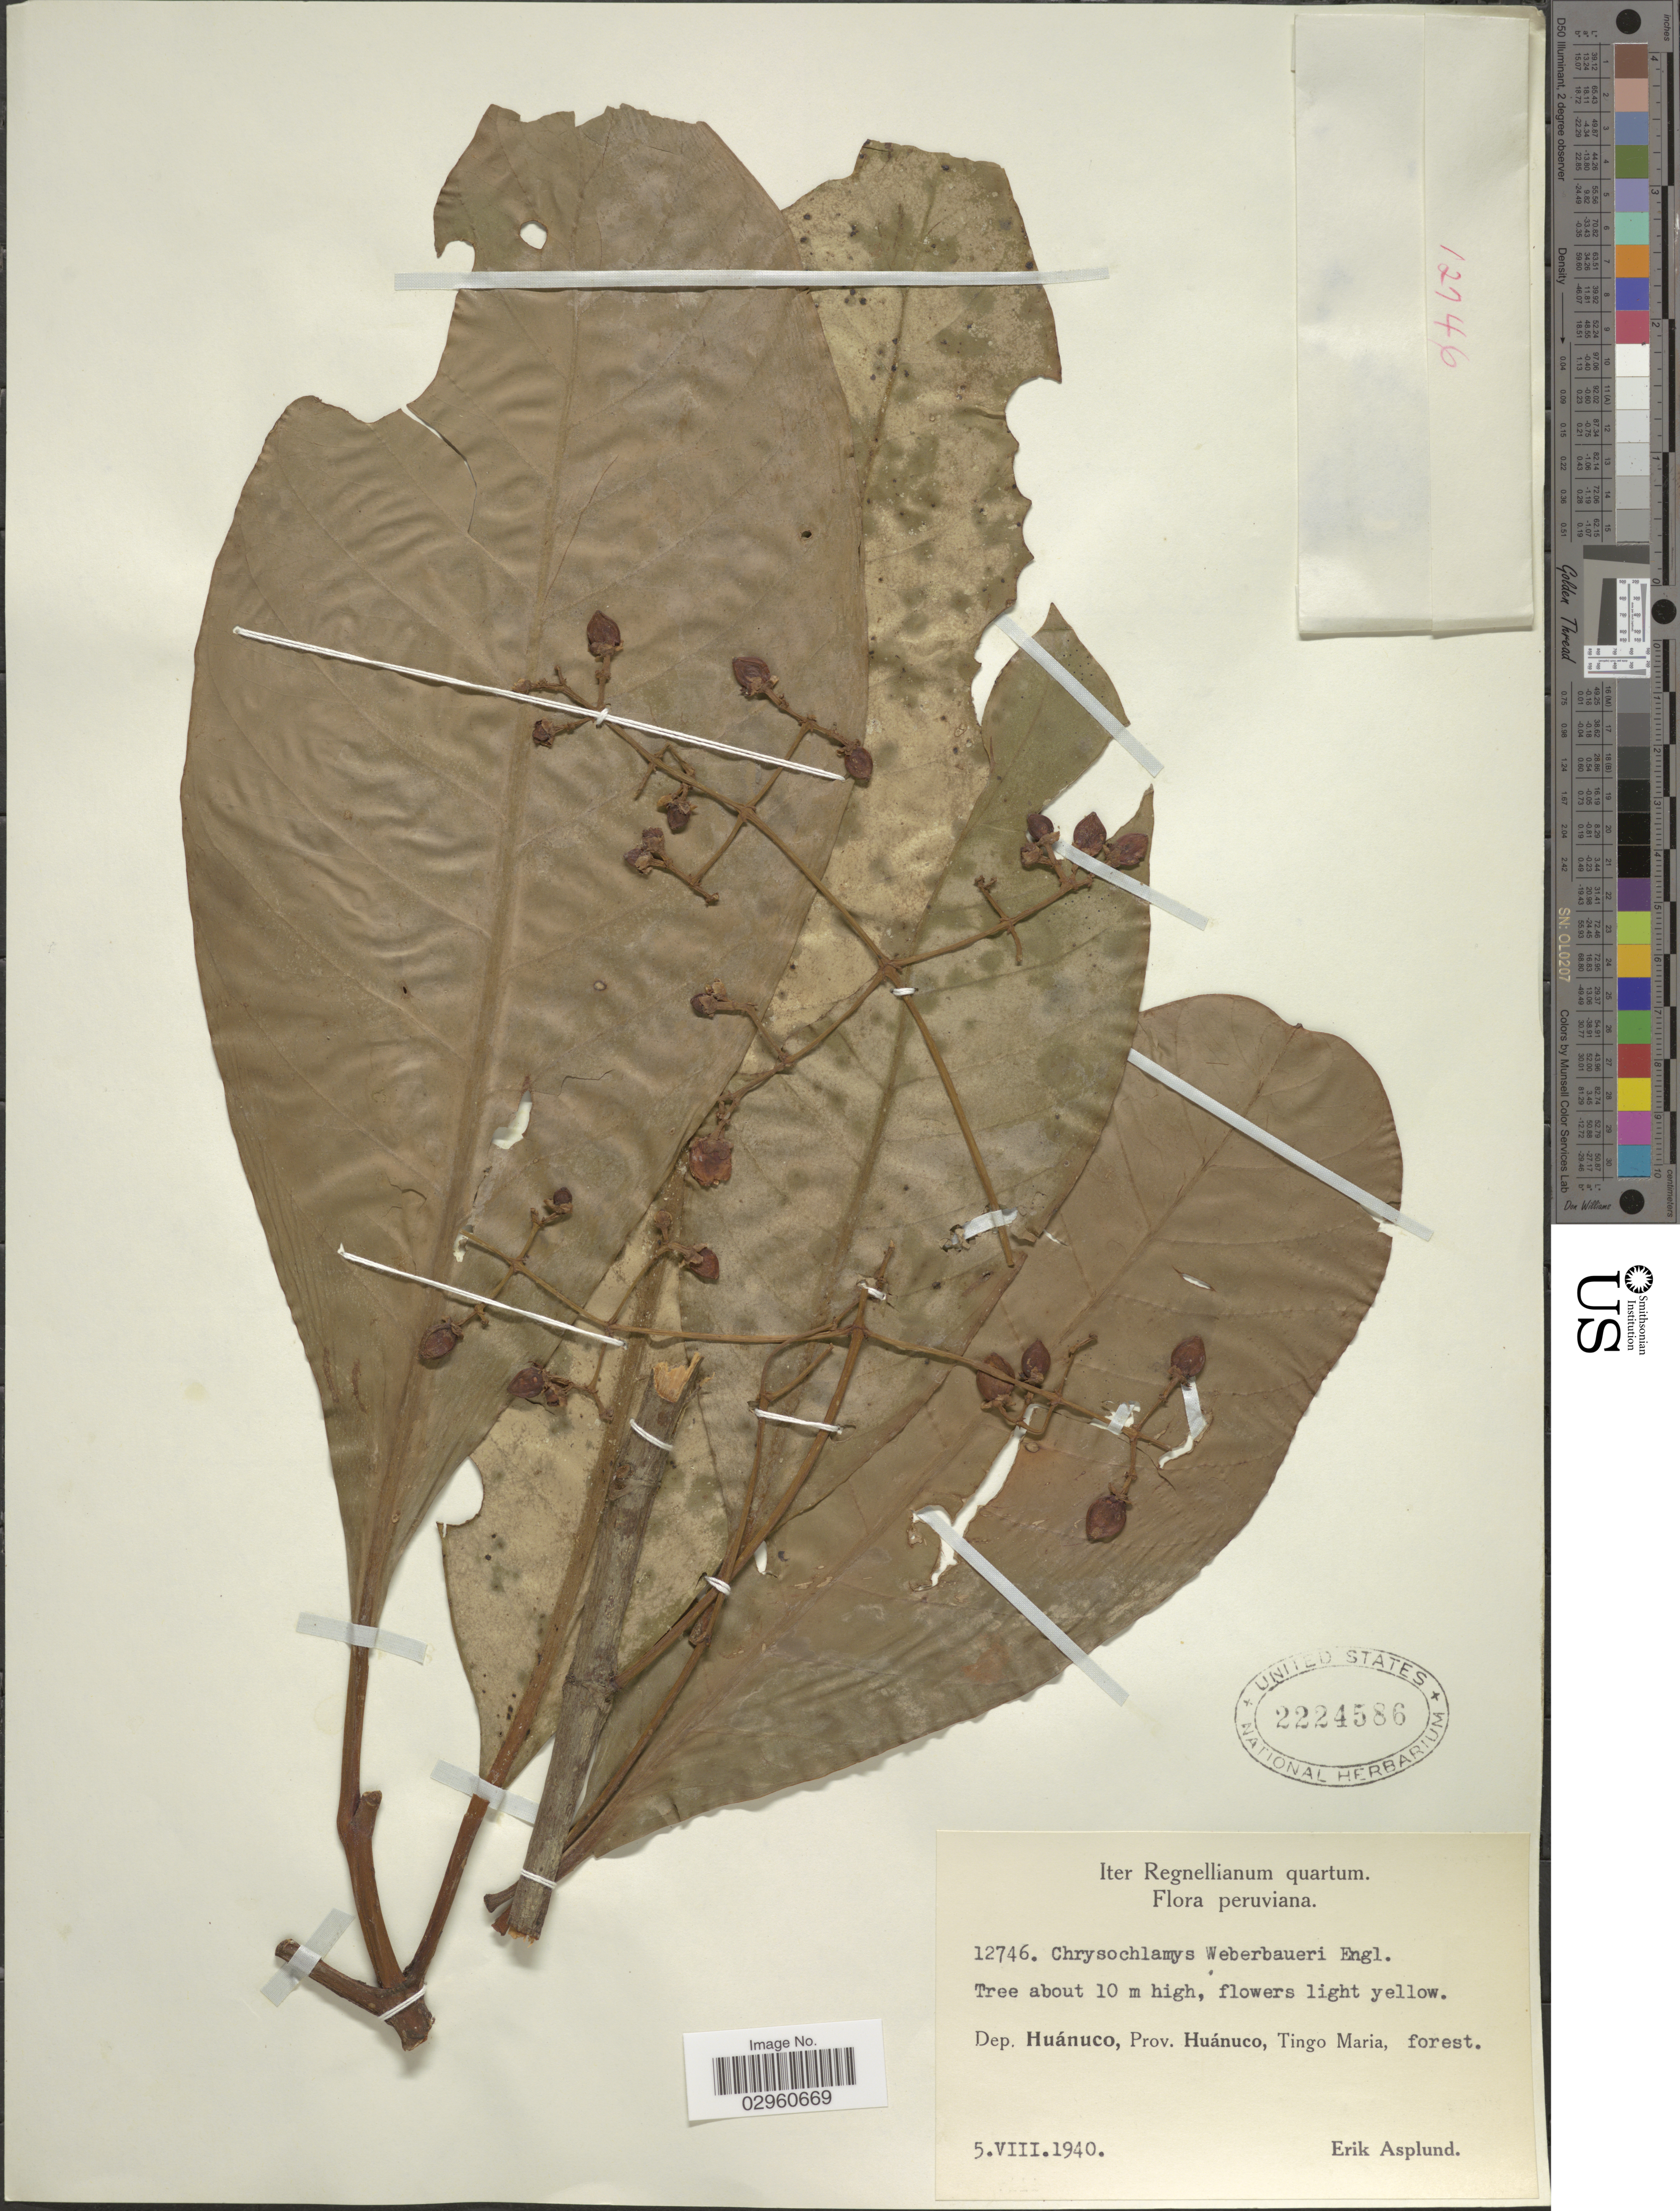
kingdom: Plantae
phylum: Tracheophyta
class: Magnoliopsida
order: Malpighiales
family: Clusiaceae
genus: Chrysochlamys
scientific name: Chrysochlamys weberbaueri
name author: Engl.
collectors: E. Asplund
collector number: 12746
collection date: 1940-08-05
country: Peru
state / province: Huánuco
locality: Dep. Huánuco, Prov. Huánuco, Tingo Maria.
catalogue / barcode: US 2224586